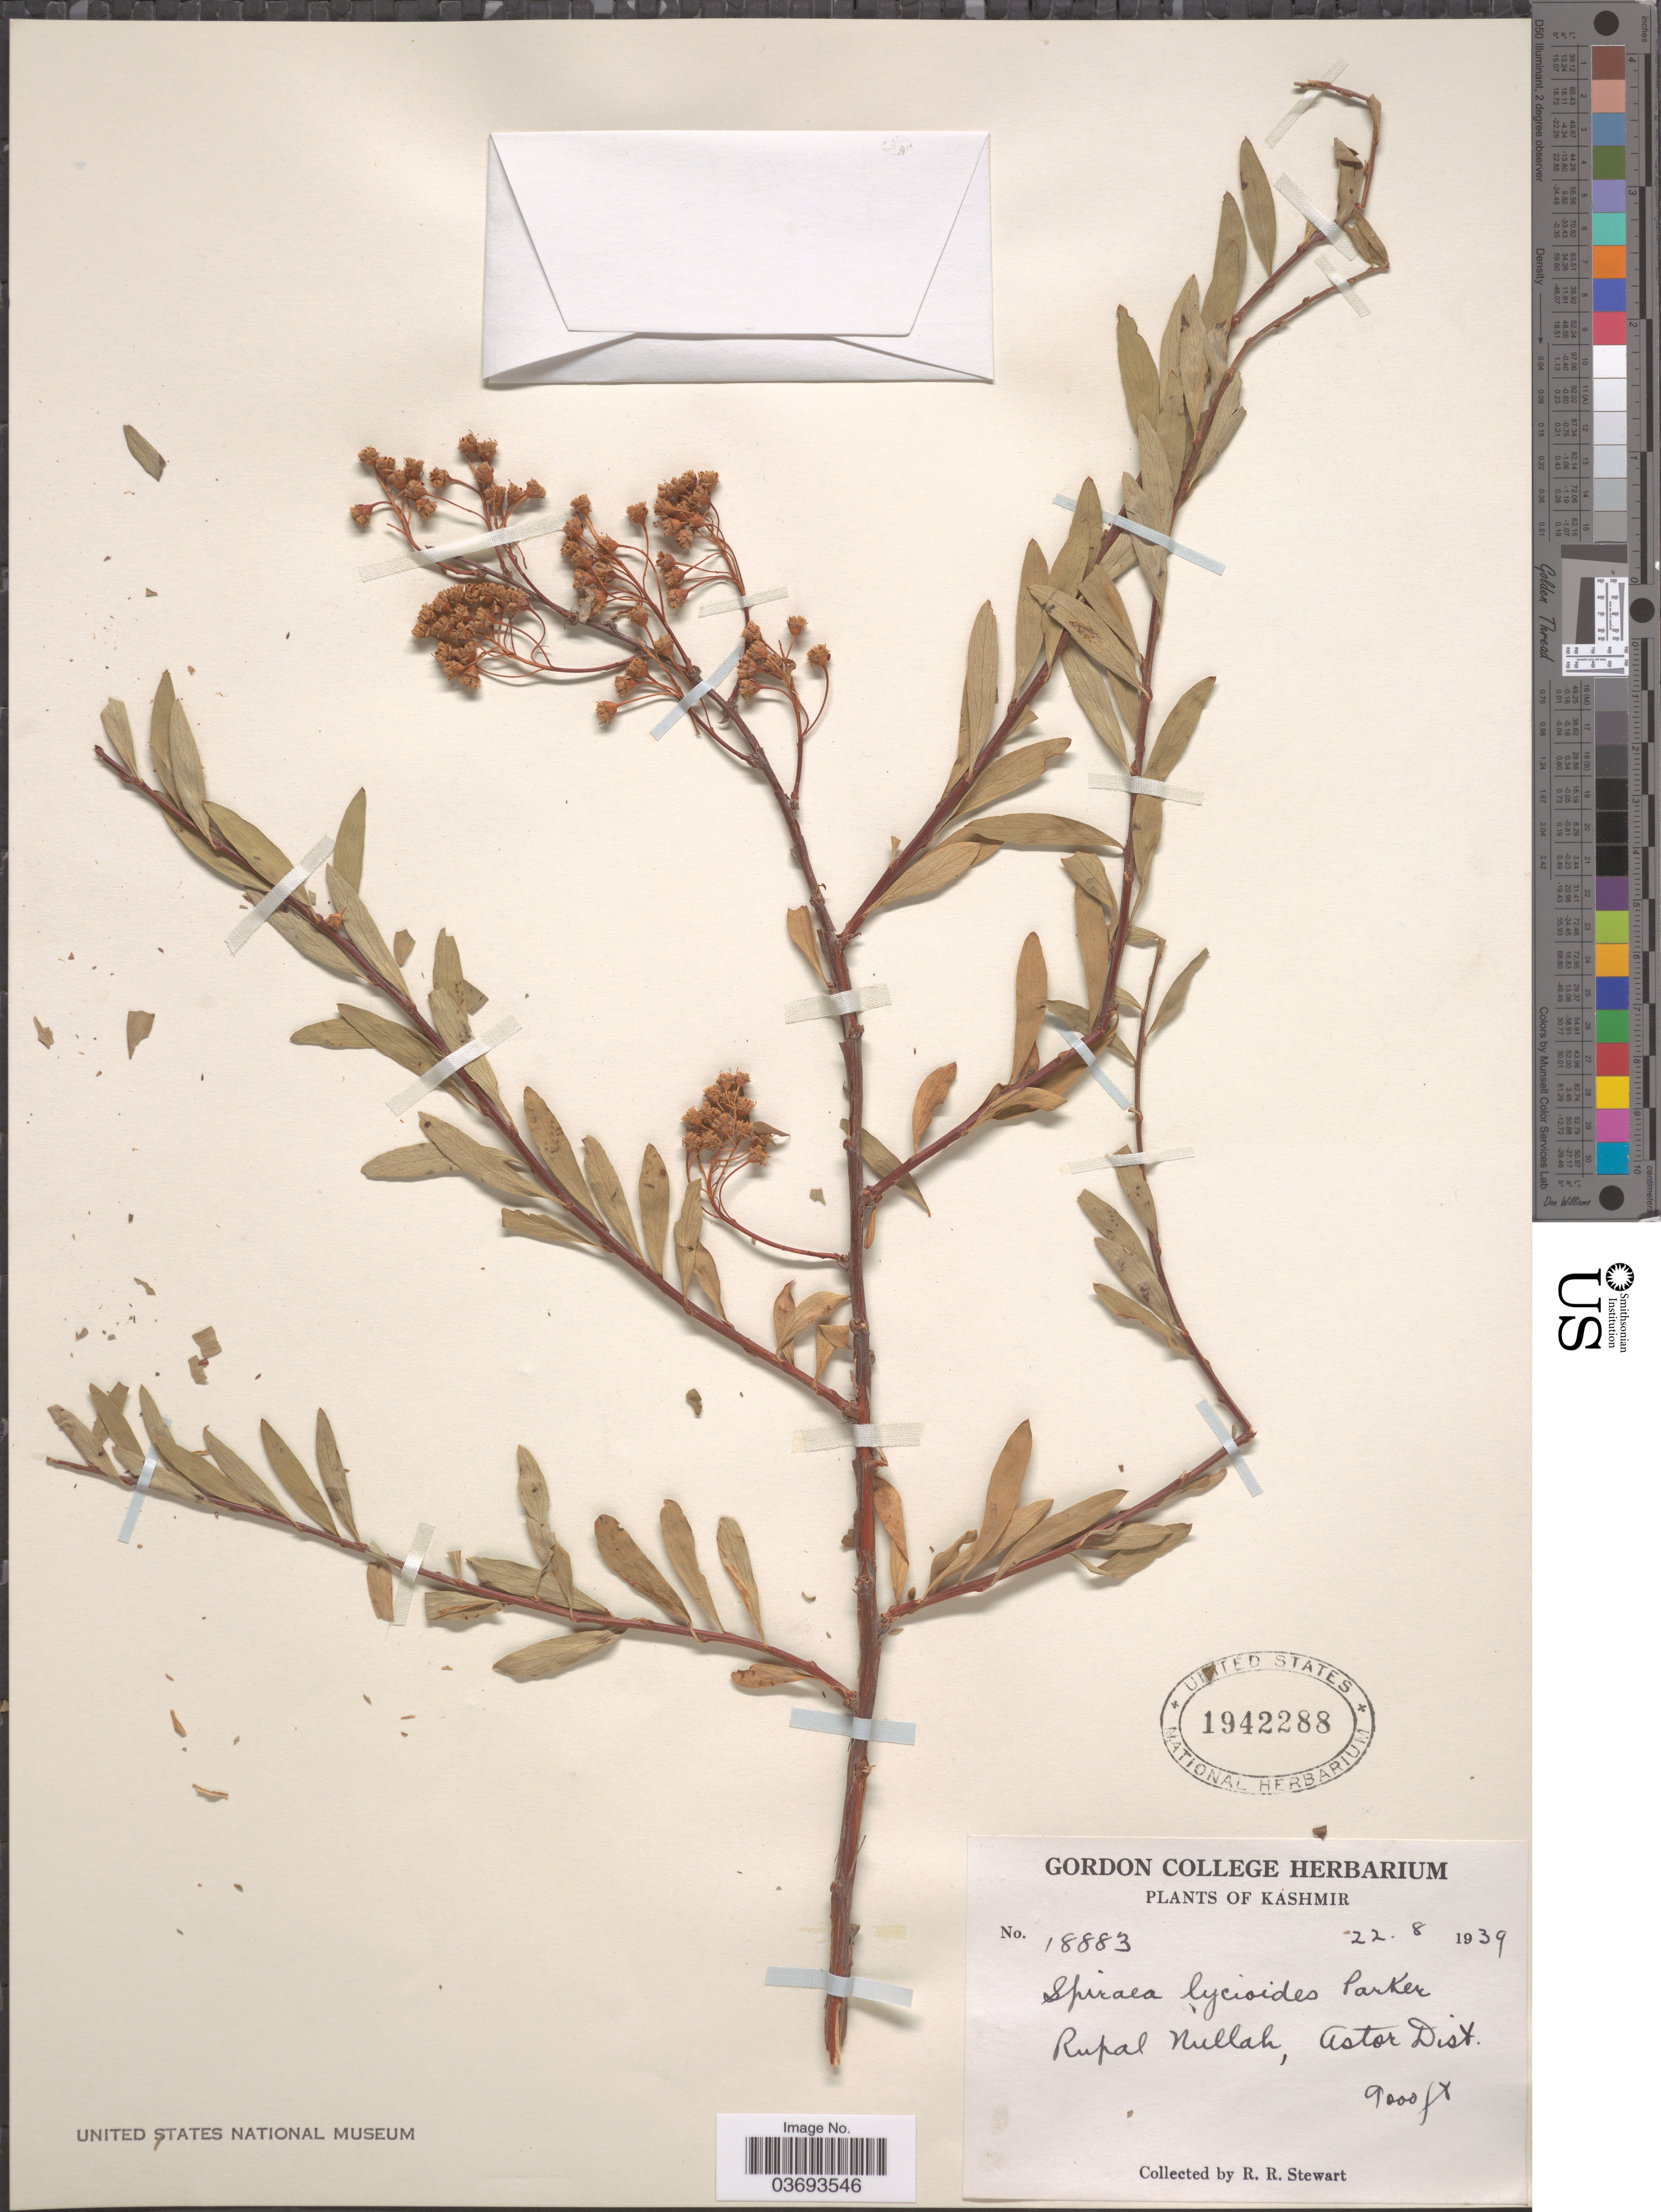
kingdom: Plantae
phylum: Tracheophyta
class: Magnoliopsida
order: Rosales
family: Rosaceae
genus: Spiraea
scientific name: Spiraea lycioides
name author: R. Parker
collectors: R. Stewart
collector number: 18883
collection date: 1939-08-22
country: India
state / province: Jammu and Kashmir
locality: Kashmir. Rupal Nullah, Astor Dist.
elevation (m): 2743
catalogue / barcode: US 1942288